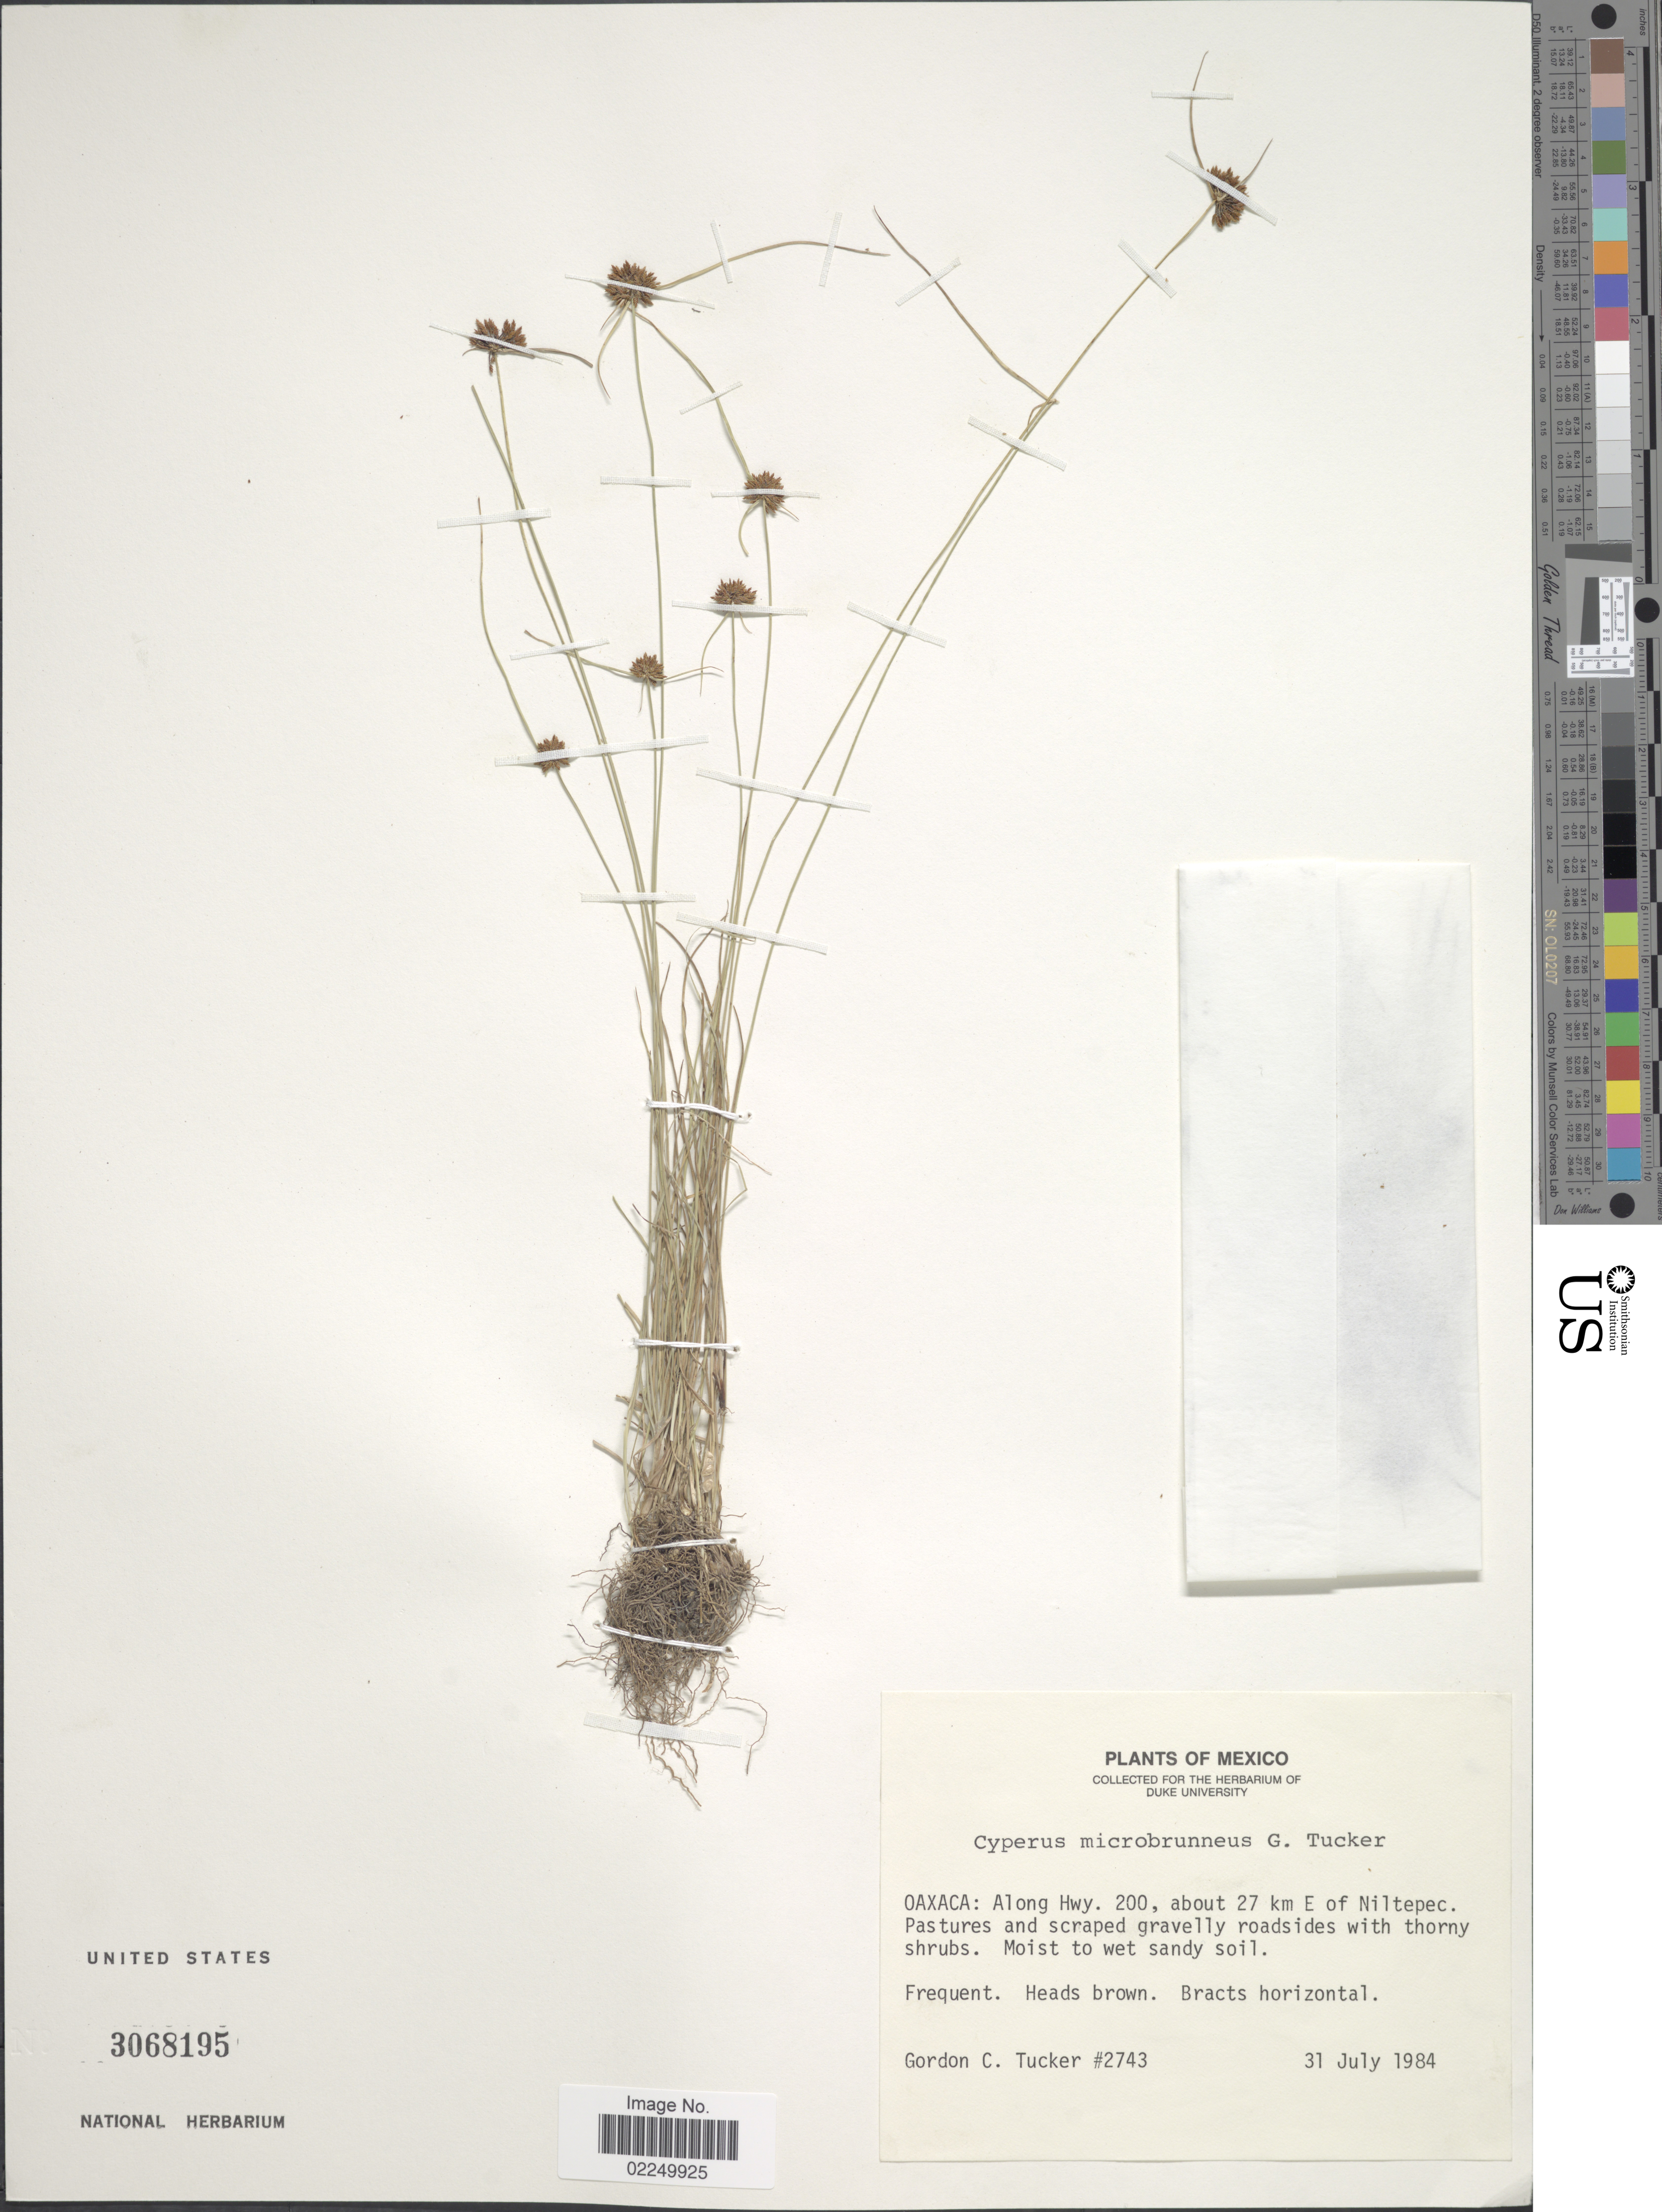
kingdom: Plantae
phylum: Tracheophyta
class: Liliopsida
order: Poales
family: Cyperaceae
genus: Cyperus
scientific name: Cyperus microbrunneus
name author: G.C. Tucker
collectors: G. C. Tucker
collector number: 2743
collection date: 1984-07-31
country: Mexico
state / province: Oaxaca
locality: Along Hwy. 200, about 27 km E of Niltepec, pastures and scraped gravelly roadsides with thorny shrubs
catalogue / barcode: US 3068195